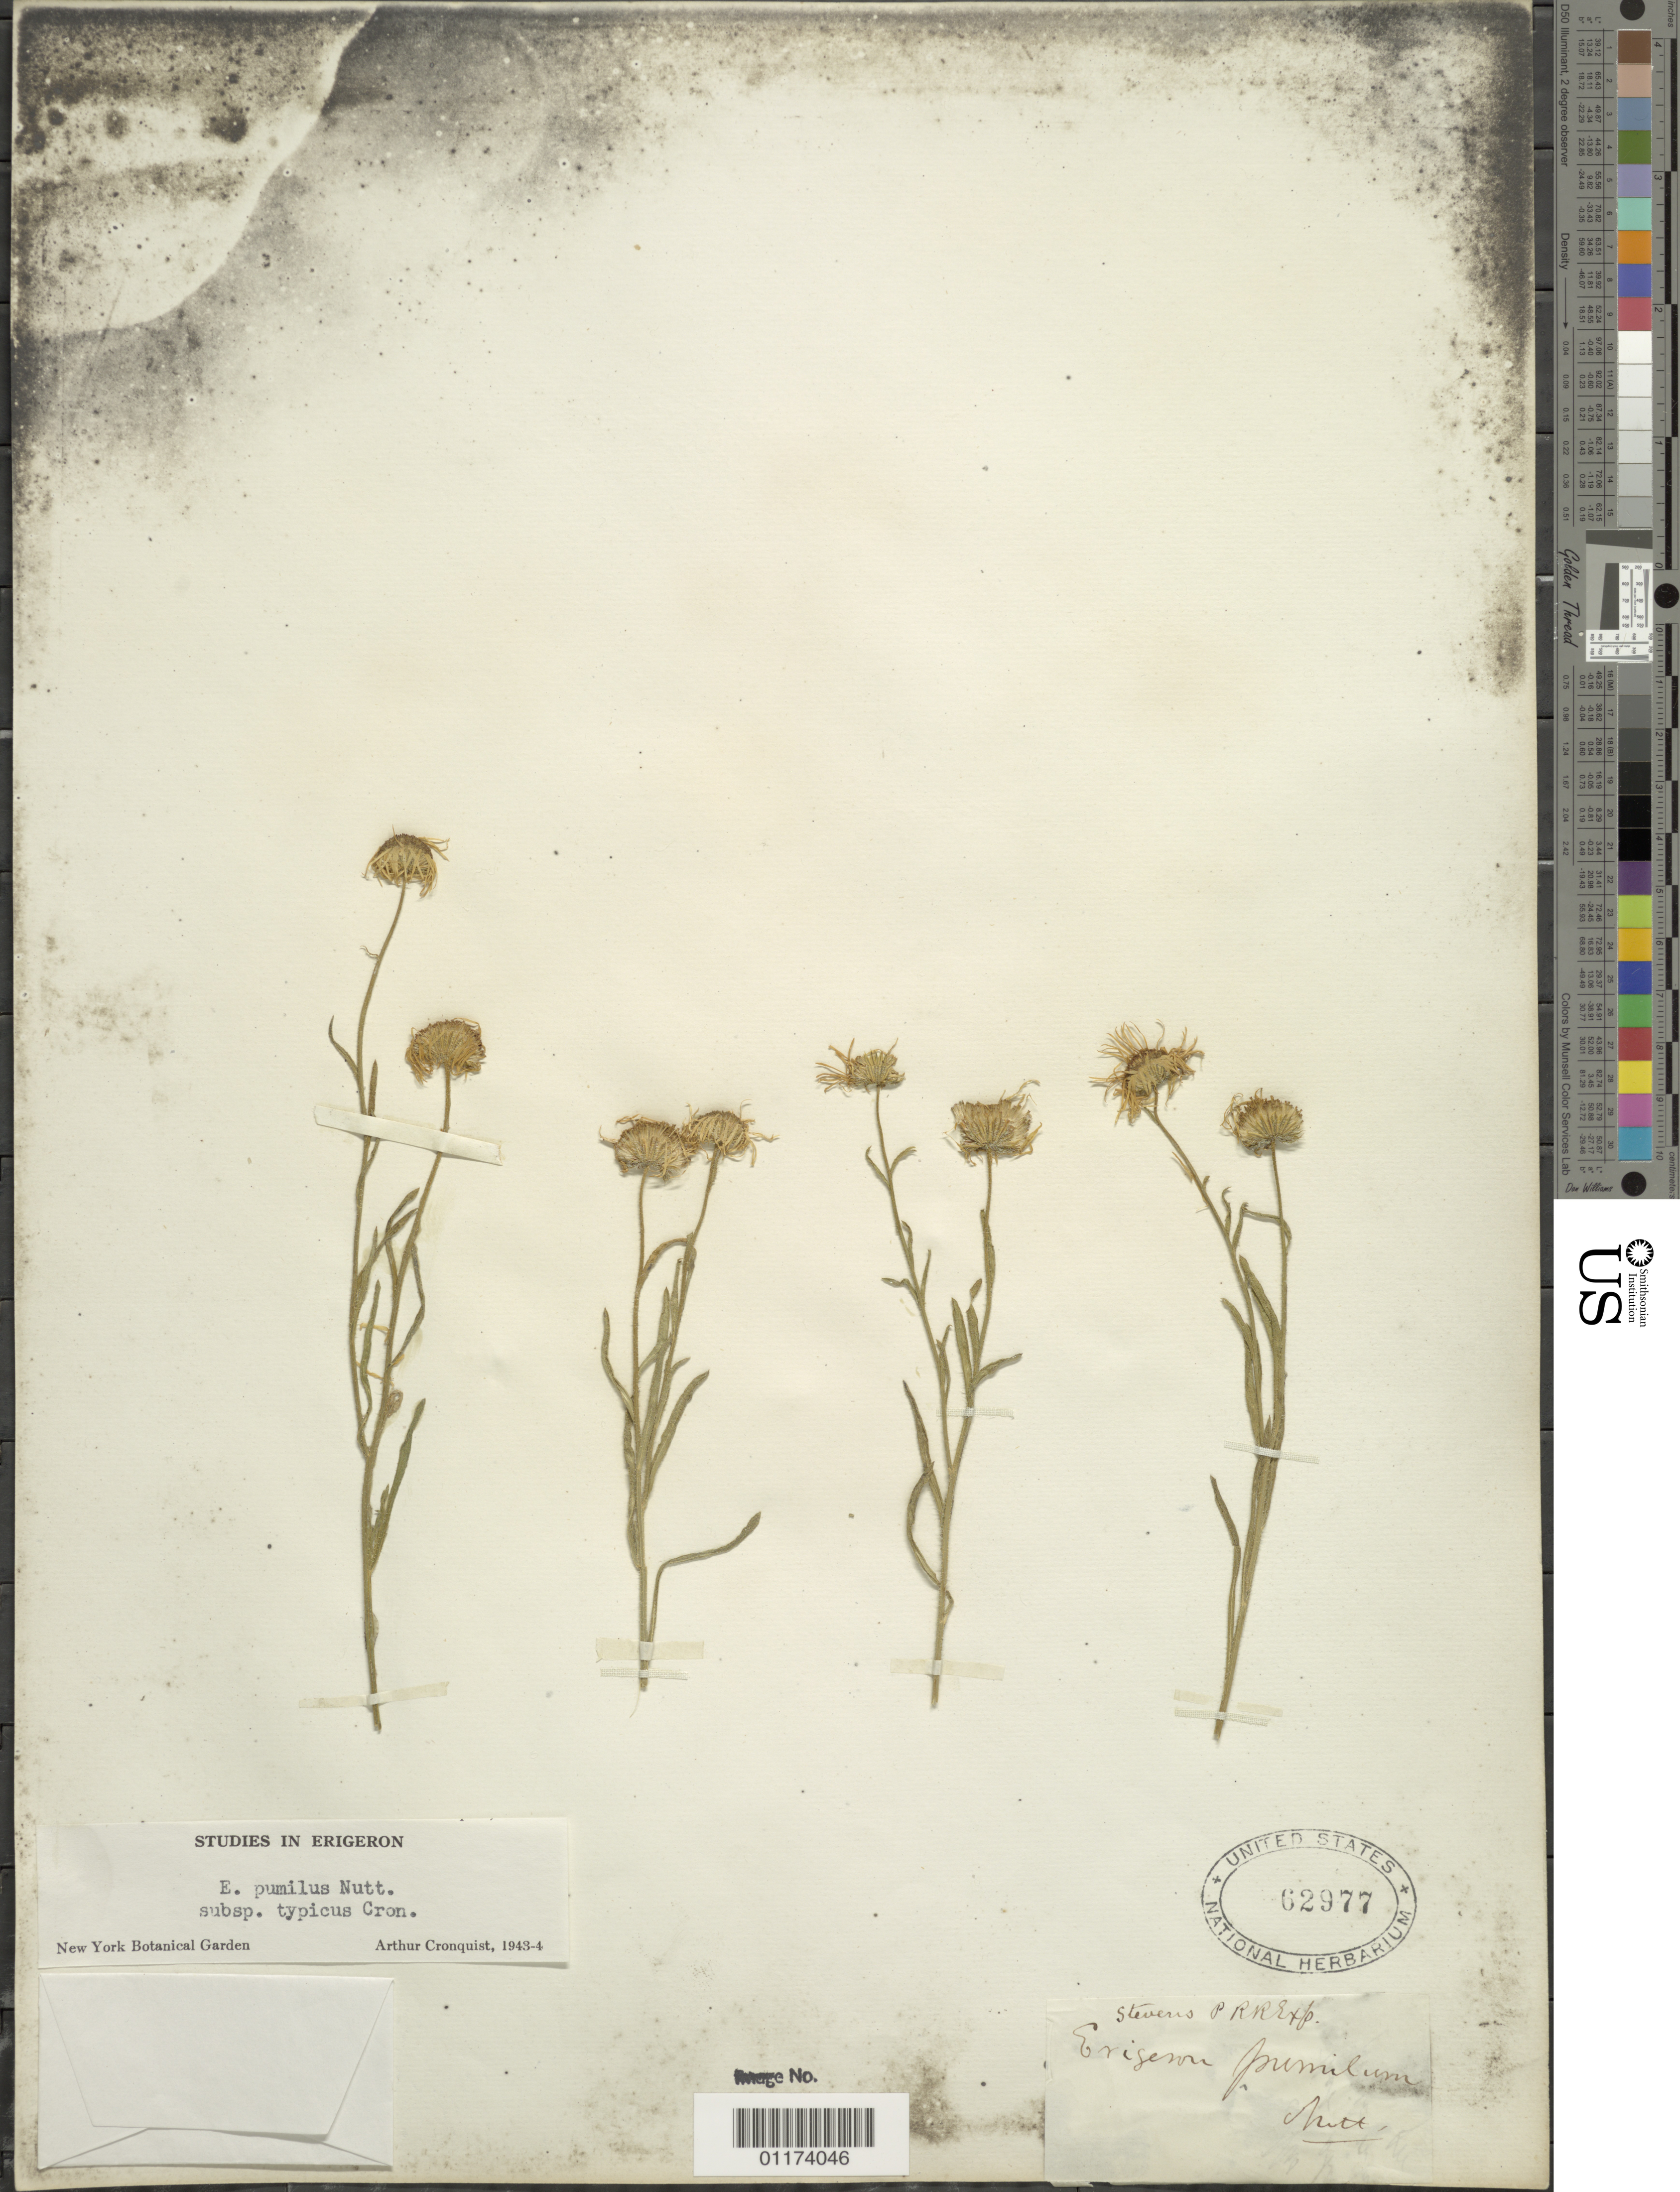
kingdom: Plantae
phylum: Tracheophyta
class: Magnoliopsida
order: Asterales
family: Asteraceae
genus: Erigeron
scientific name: Erigeron pumilus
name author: Nutt.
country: United States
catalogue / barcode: US 62977